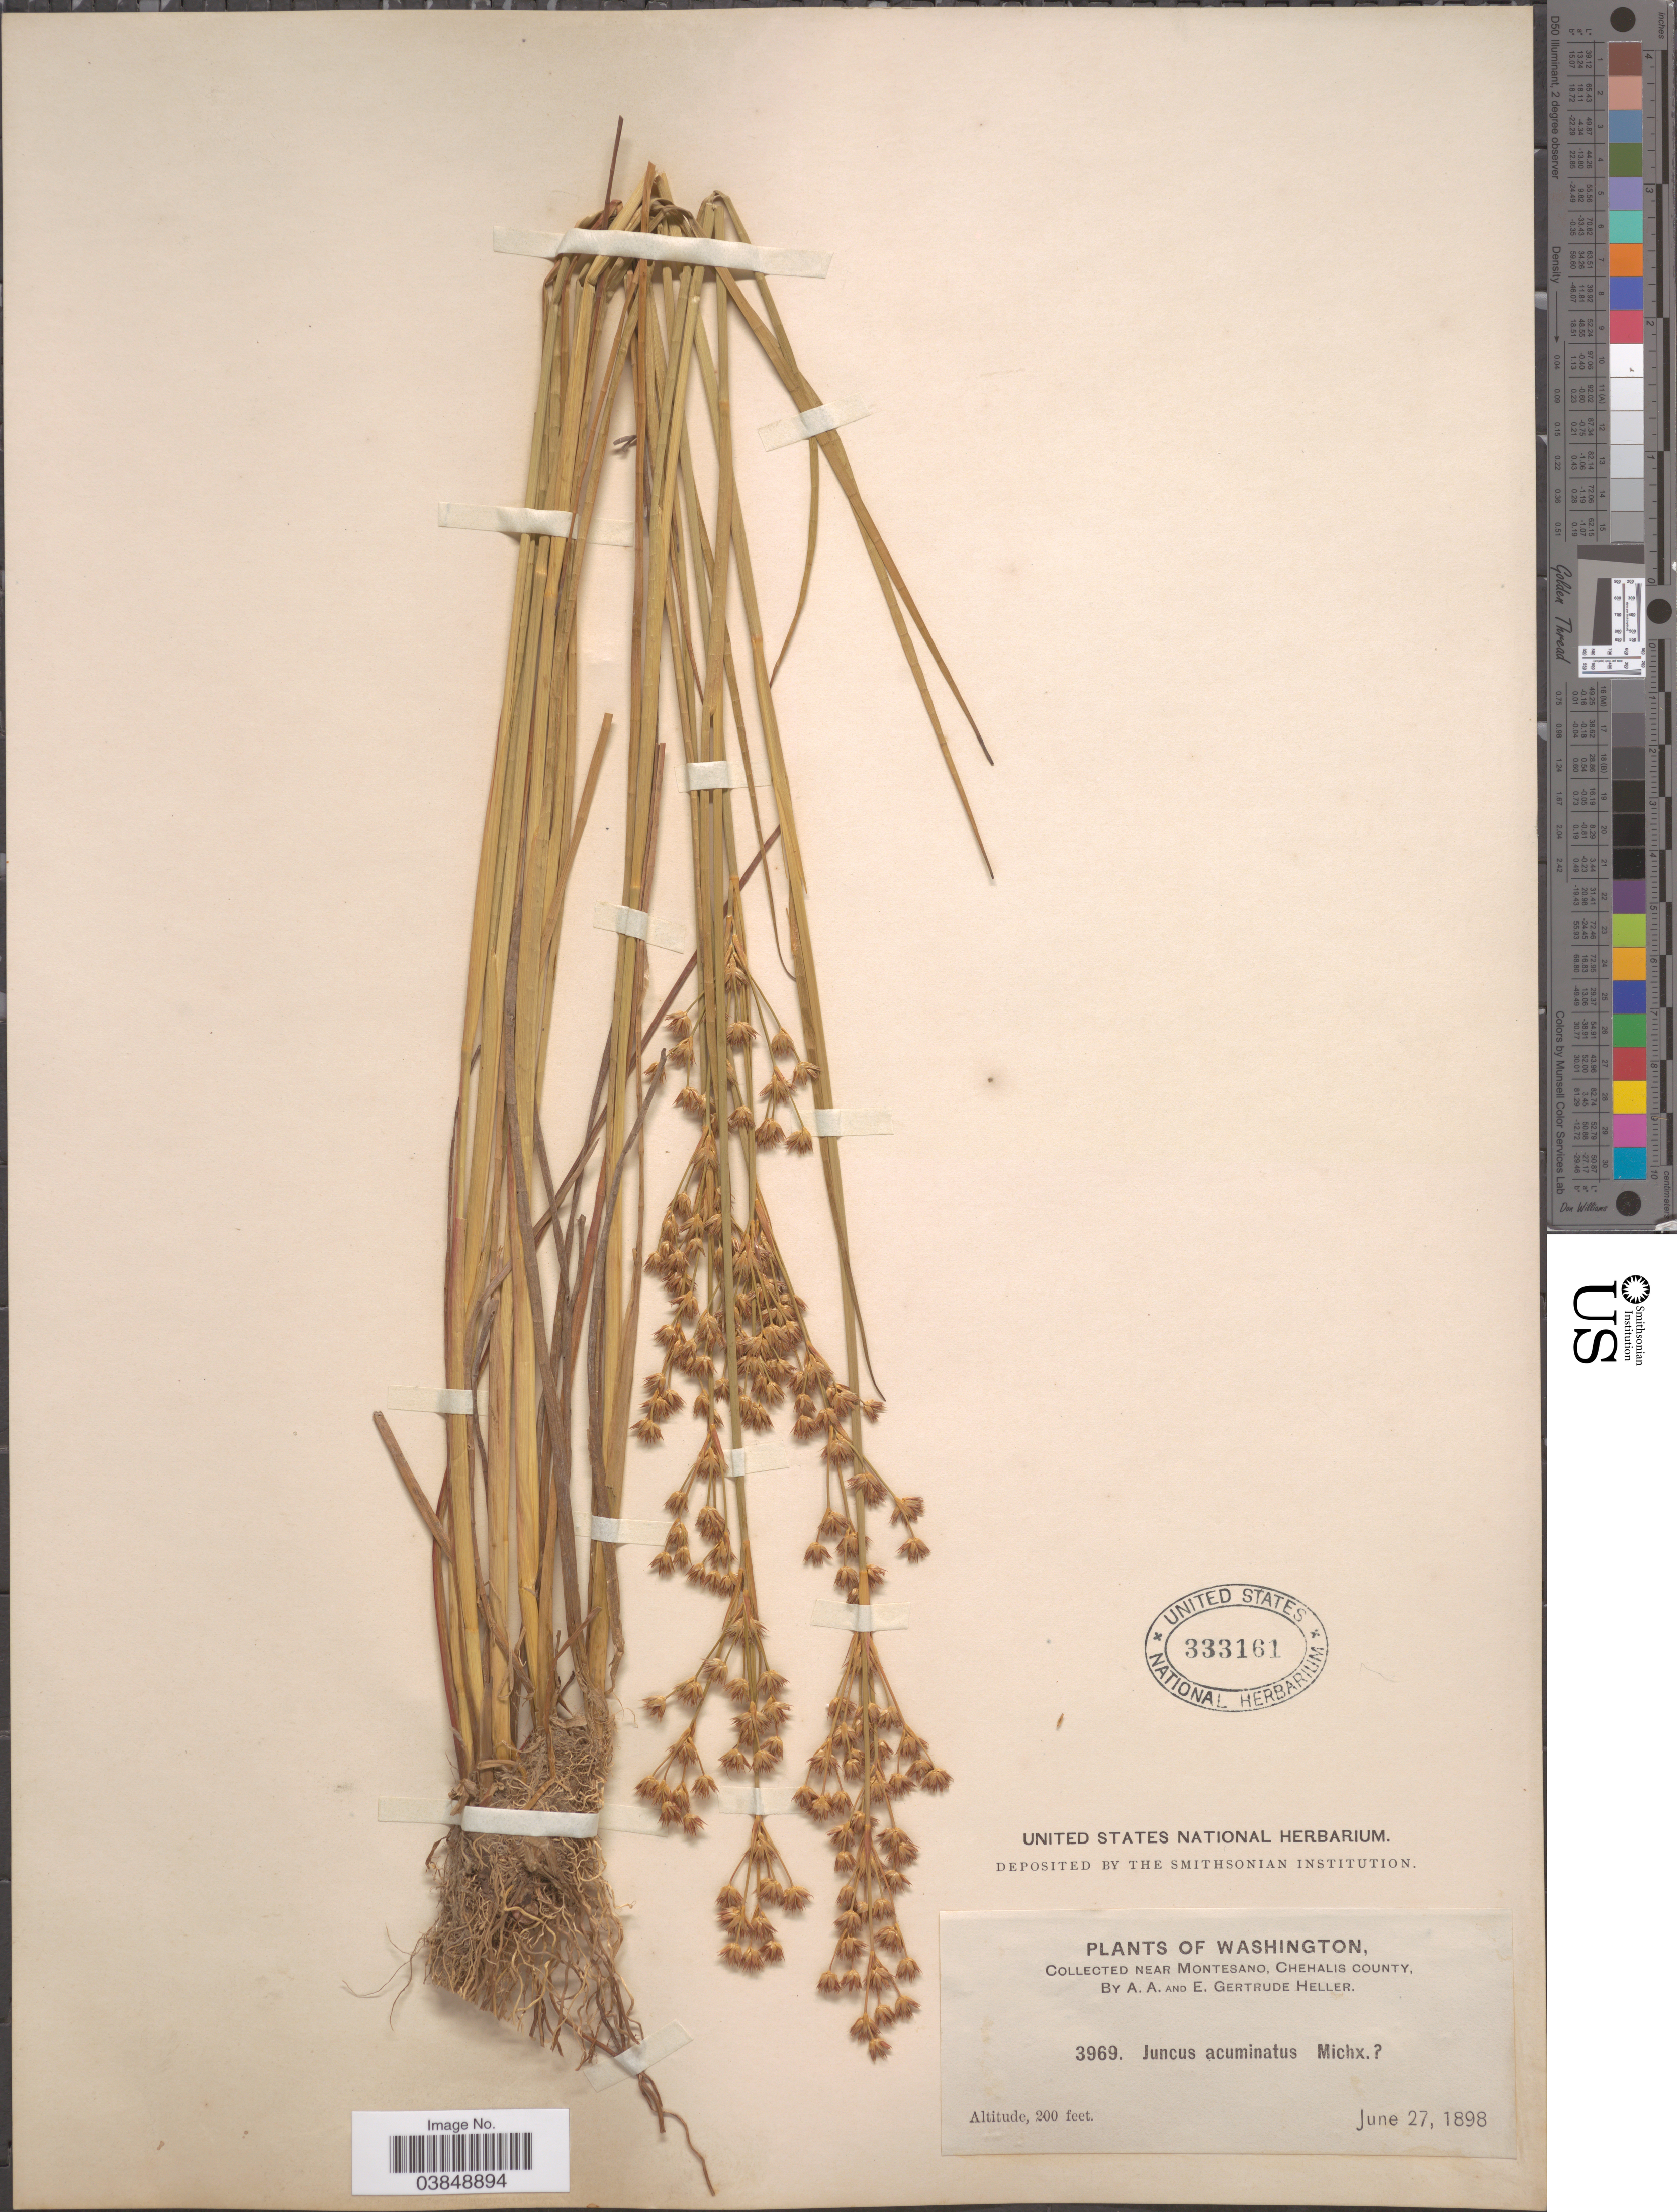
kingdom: Plantae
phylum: Tracheophyta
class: Liliopsida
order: Poales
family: Juncaceae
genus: Juncus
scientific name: Juncus acuminatus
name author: Michx.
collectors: A. A. Heller & E. G. Heller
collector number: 3969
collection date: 1898-06-27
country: United States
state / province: Washington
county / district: Grays Harbor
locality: Near Montesano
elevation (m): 61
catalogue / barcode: US 333161